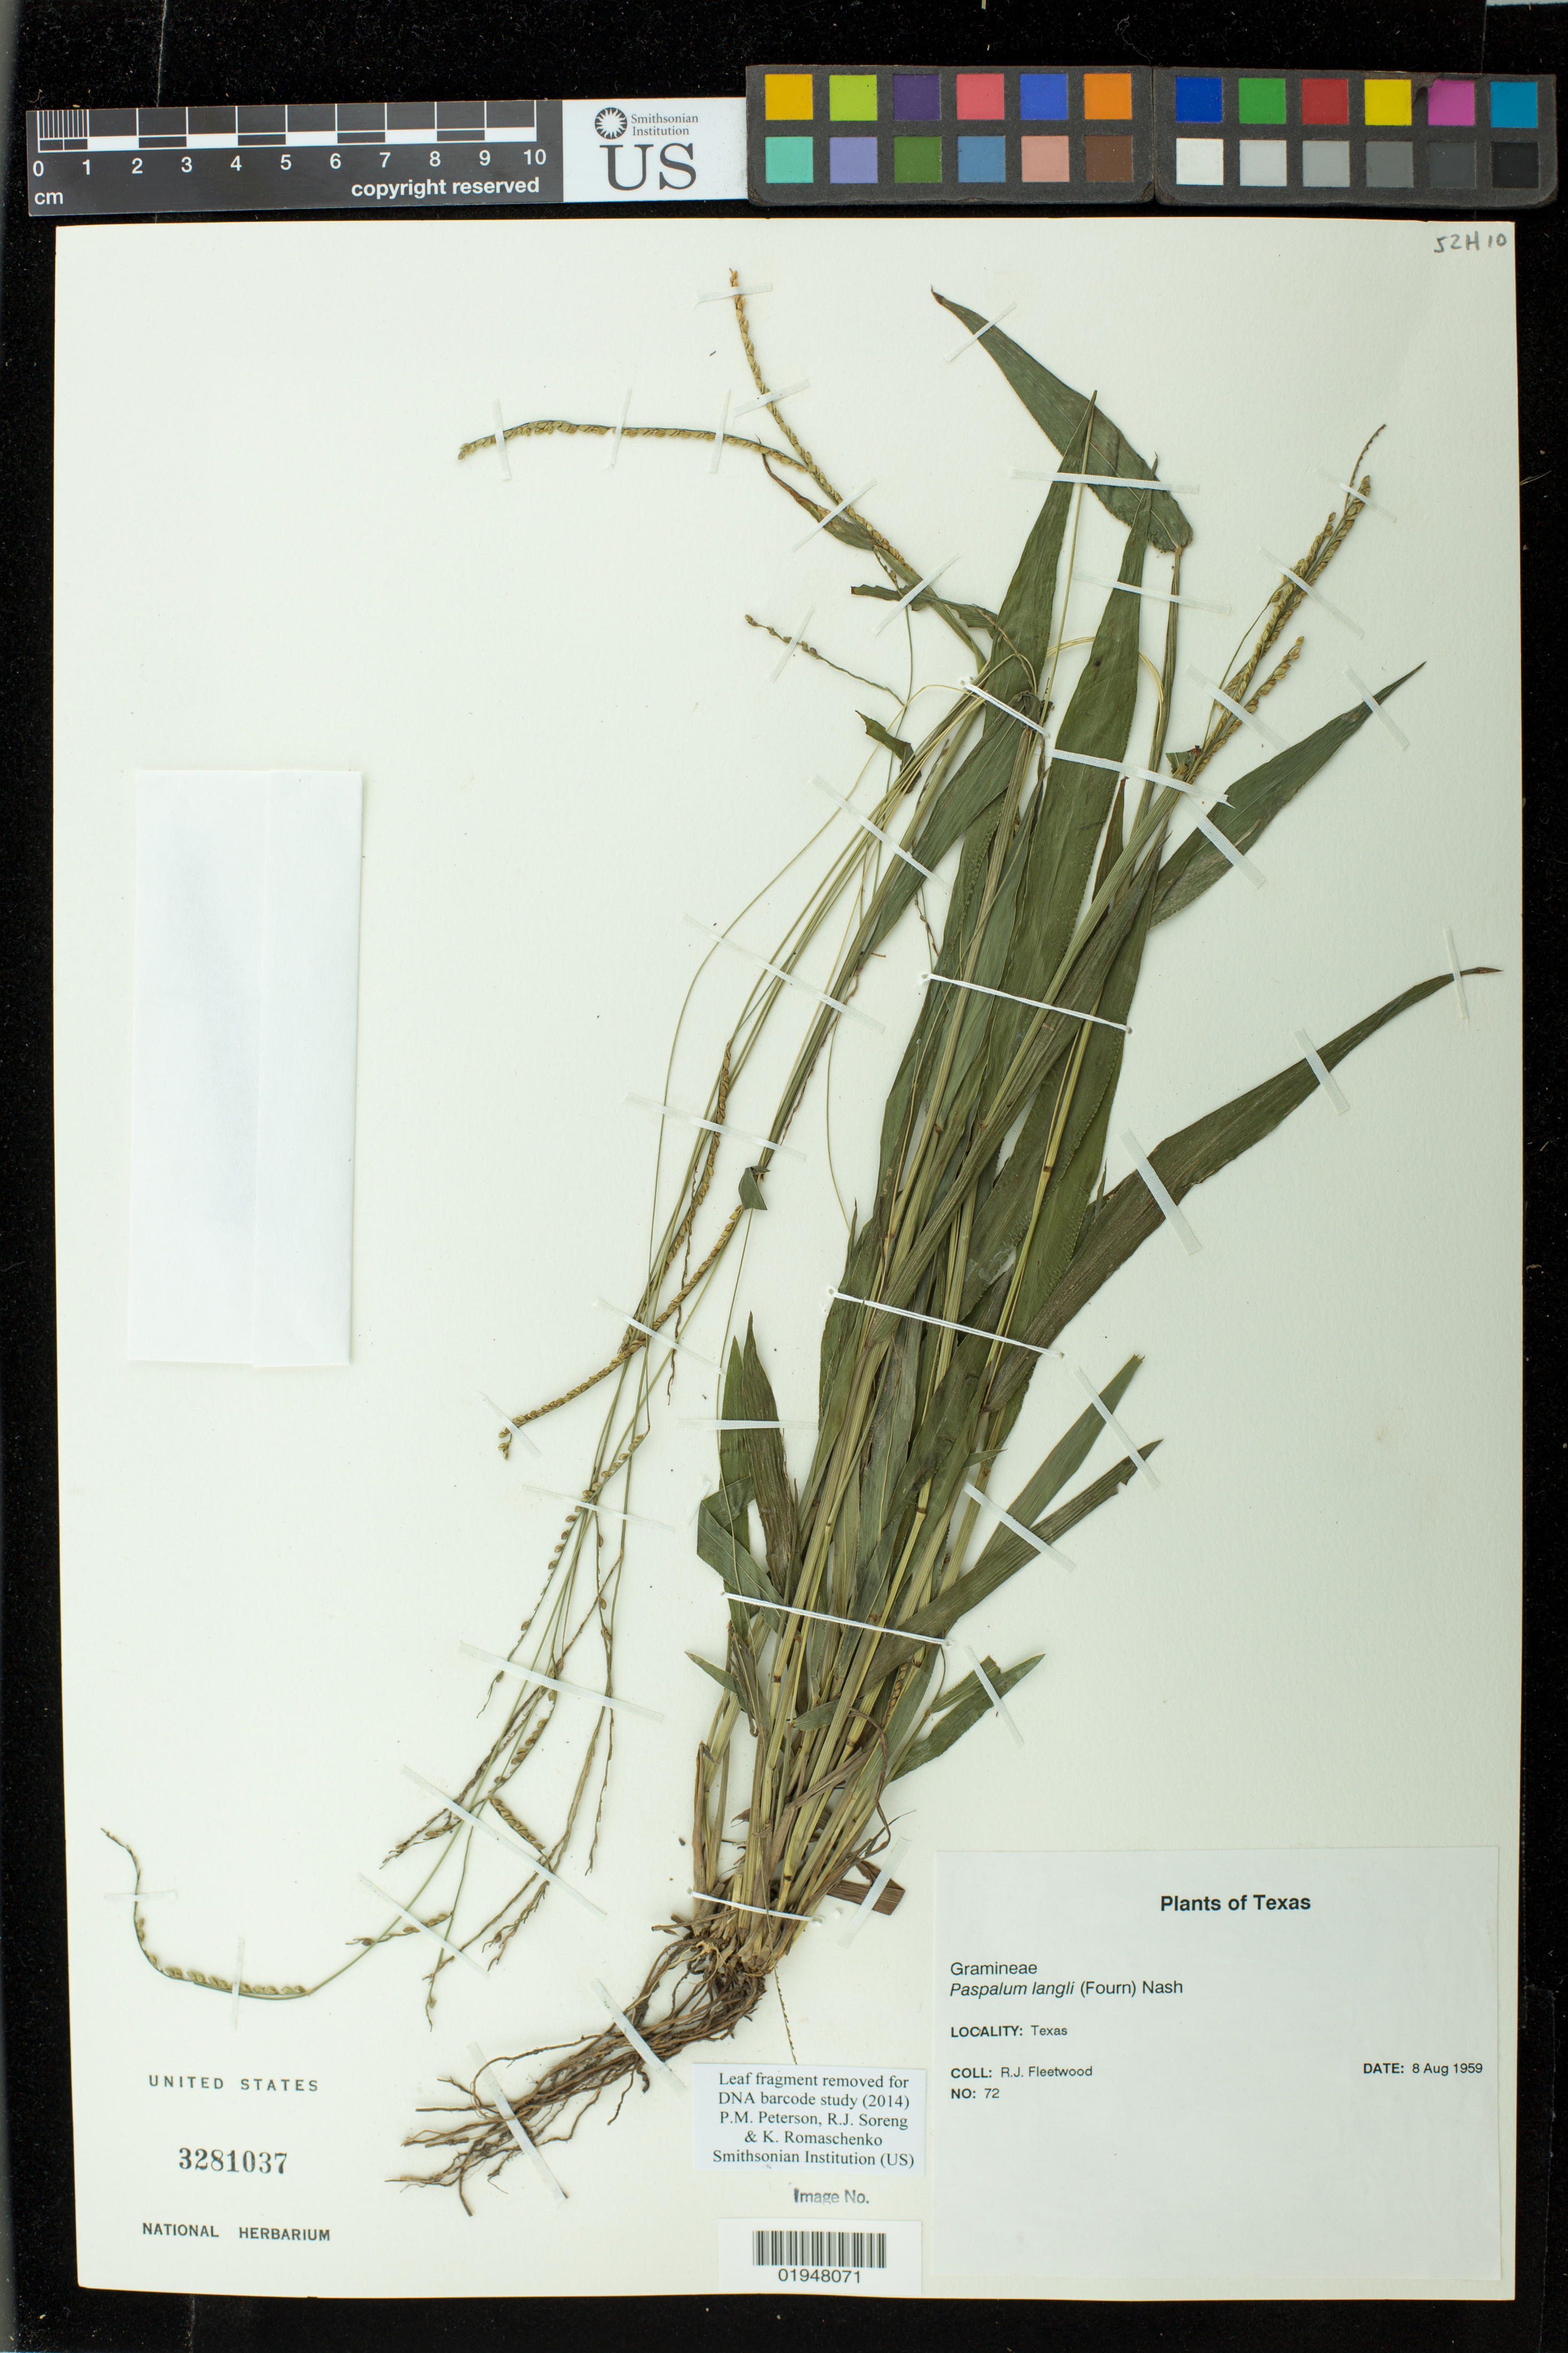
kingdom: Plantae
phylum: Tracheophyta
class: Liliopsida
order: Poales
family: Poaceae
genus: Paspalum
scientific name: Paspalum langei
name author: (E. Fourn.) Nash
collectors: R. J. Fleetwood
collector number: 72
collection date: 1959-08-08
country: United States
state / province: Texas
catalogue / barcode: US 3281037